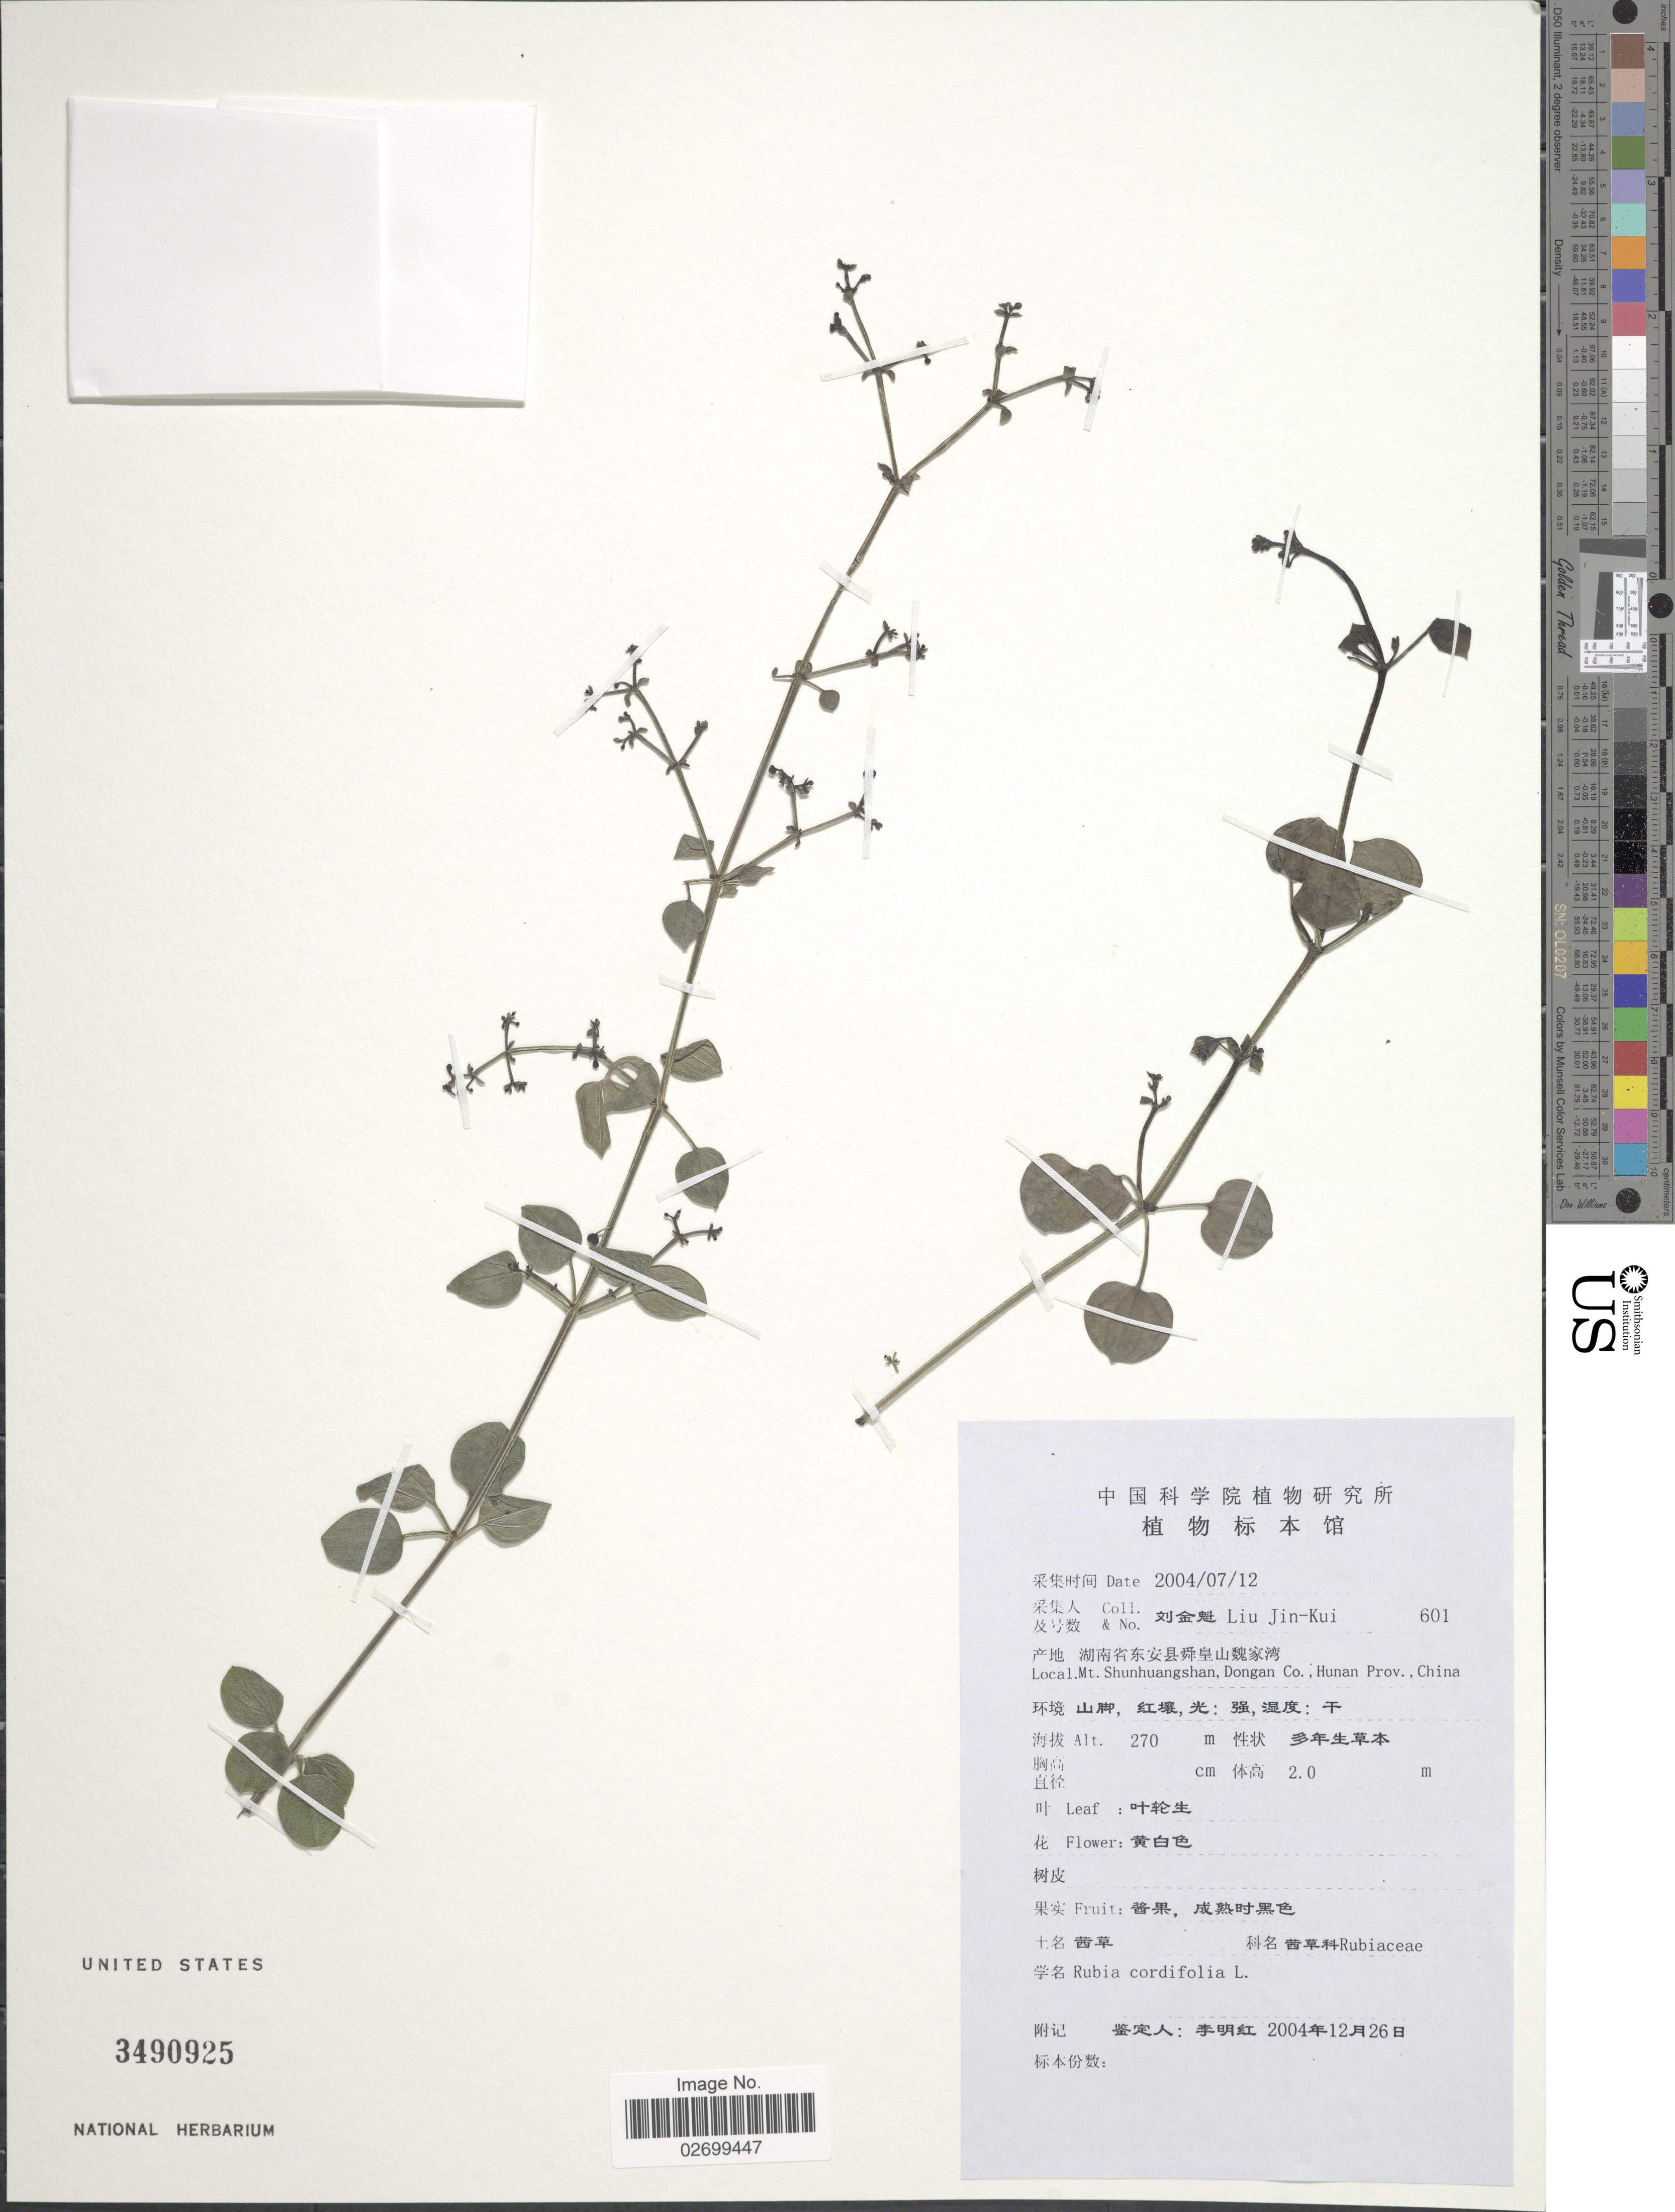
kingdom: Plantae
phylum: Tracheophyta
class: Magnoliopsida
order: Gentianales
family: Rubiaceae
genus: Rubia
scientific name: Rubia cordifolia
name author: L.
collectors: Liu Jin-Kui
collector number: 601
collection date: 2004-07-12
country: China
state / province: Hunan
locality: Mt. Shunhuangshan, Dongan Co.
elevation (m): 270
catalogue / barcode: US 3490925